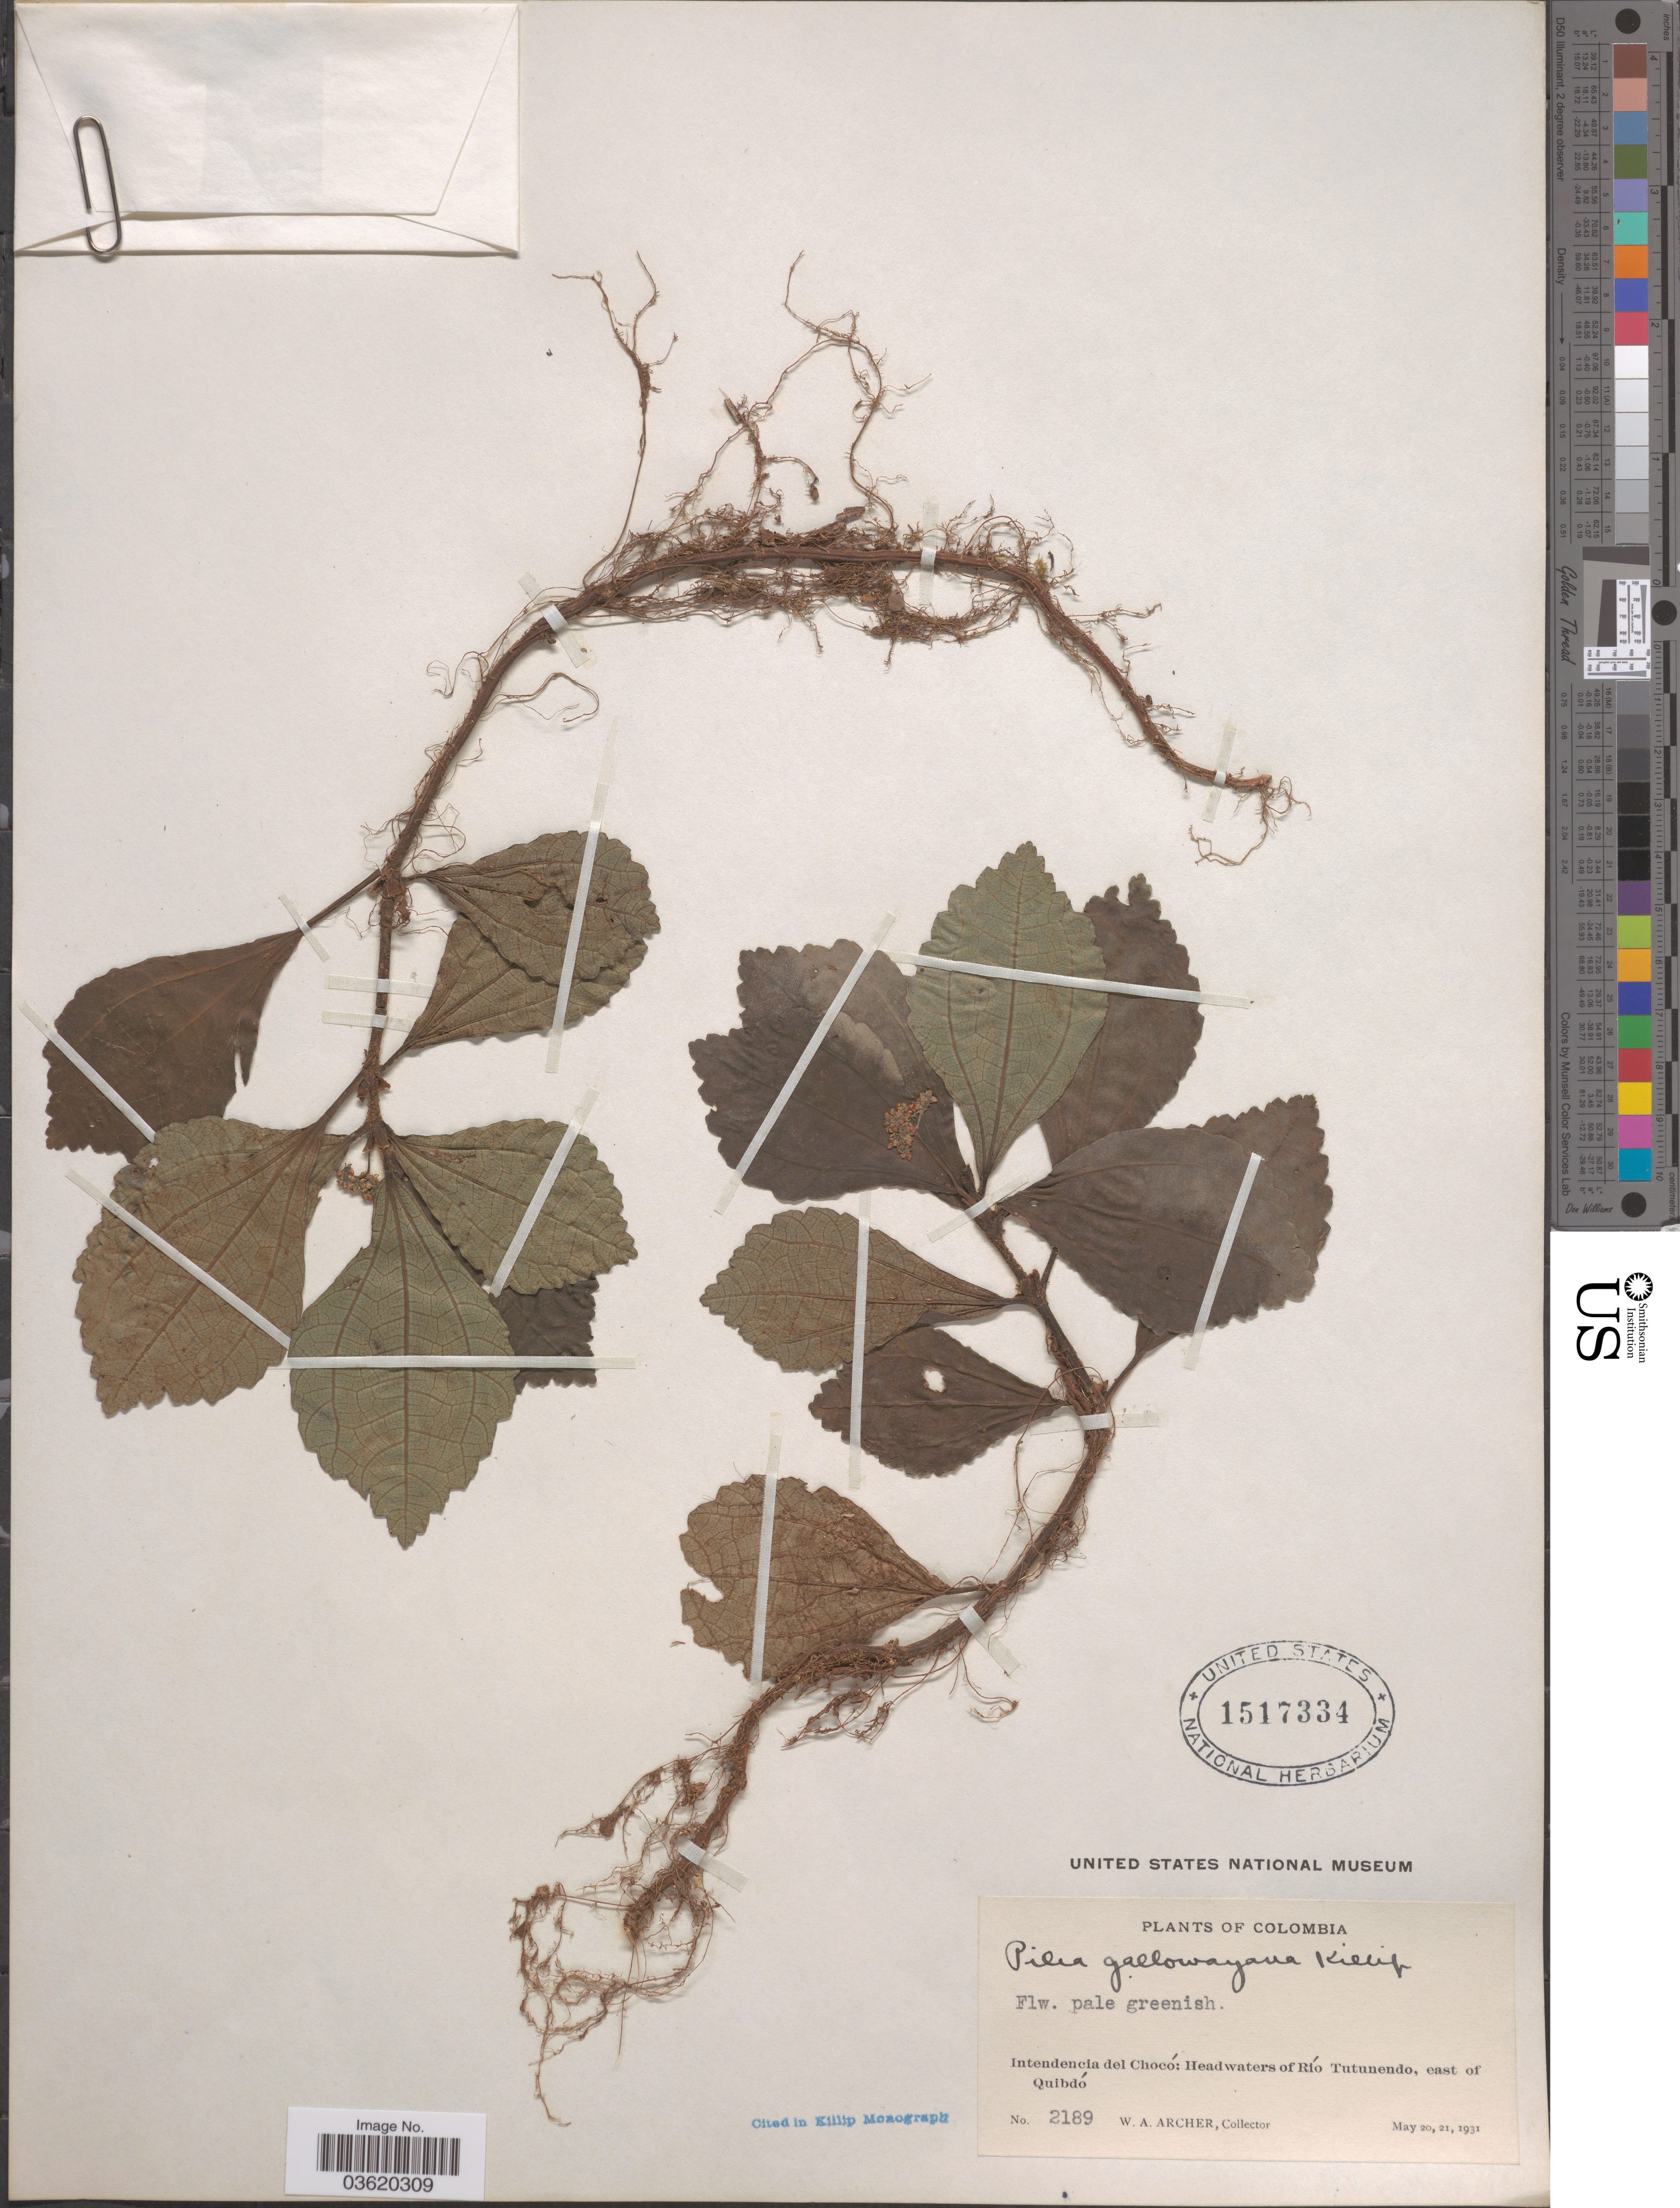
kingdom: Plantae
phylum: Tracheophyta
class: Magnoliopsida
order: Rosales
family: Urticaceae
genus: Pilea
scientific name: Pilea gallowayana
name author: Killip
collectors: W. Archer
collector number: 2189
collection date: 1931-05-20/1931-05-21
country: Colombia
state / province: Chocó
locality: Intendencia del Chocó: Headwaters of Río Tutunendo, east of Quibdó.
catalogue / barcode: US 1517334